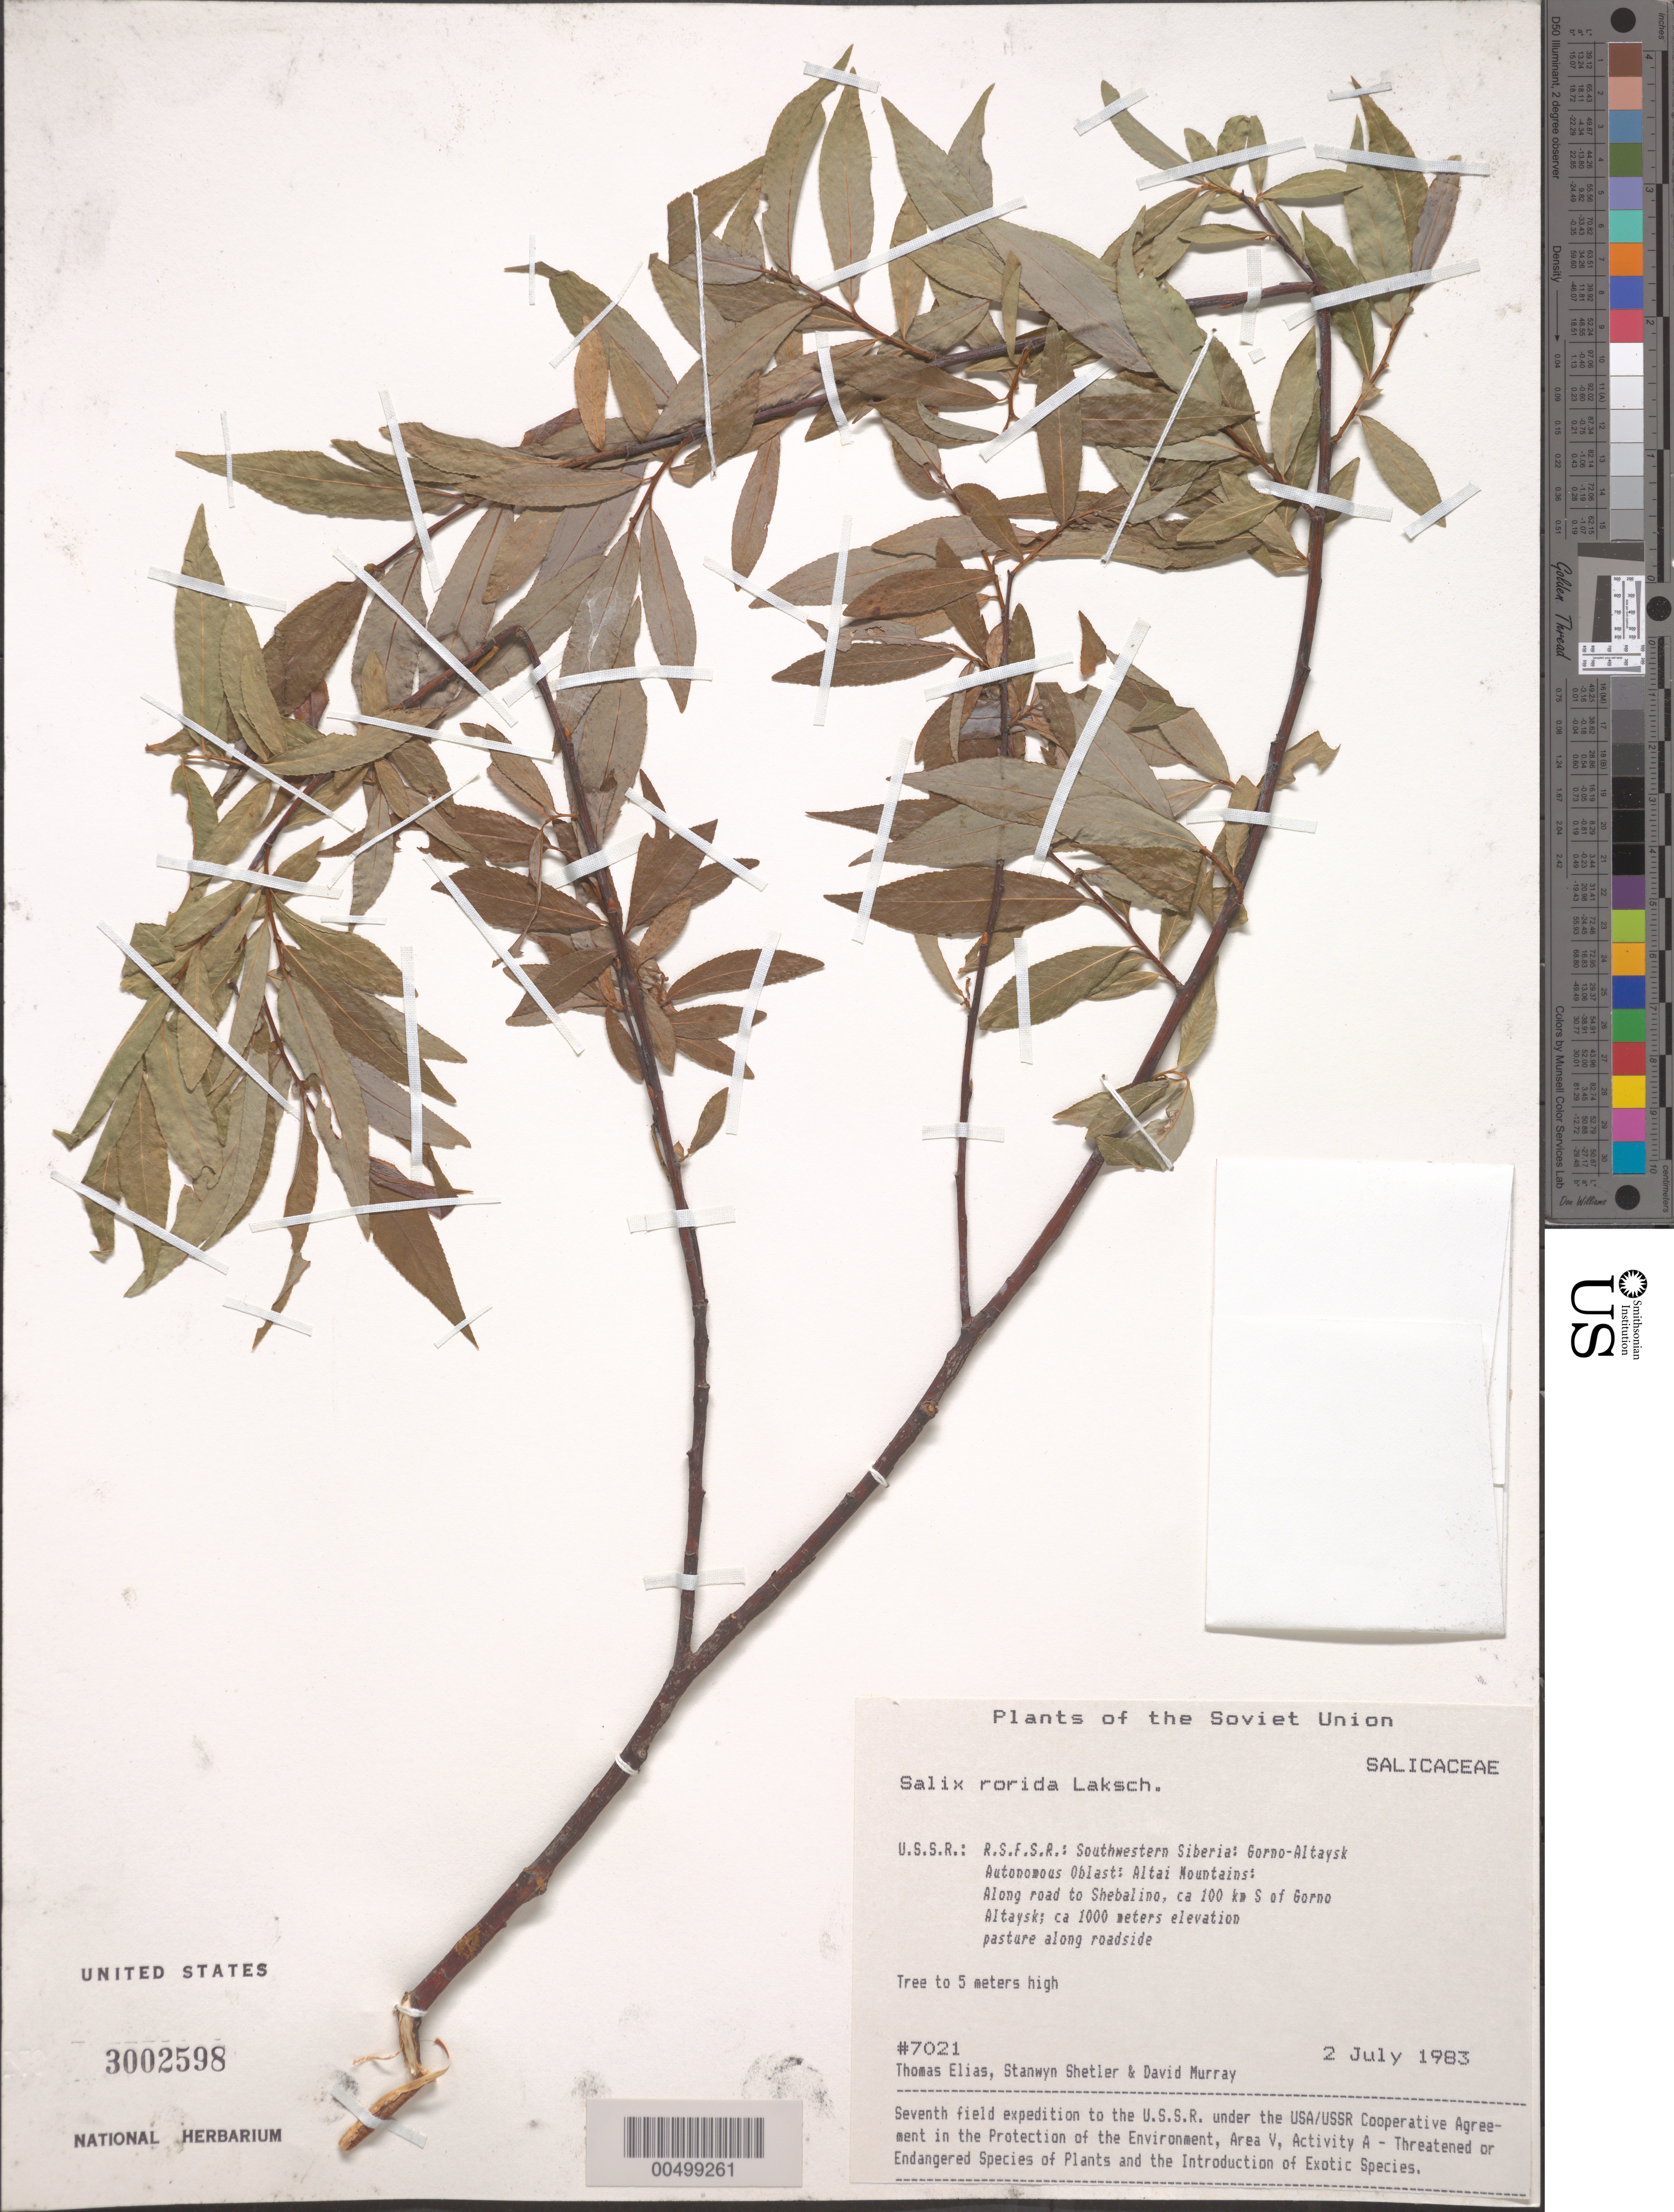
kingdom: Plantae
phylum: Tracheophyta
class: Magnoliopsida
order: Malpighiales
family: Salicaceae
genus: Salix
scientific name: Salix rorida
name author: Laksch.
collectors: T. Elias, S. Shetler & D. F. Murray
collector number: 7021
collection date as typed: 02 Jul 1983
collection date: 1983-07-02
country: Russian Federation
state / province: Altai Republic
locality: Altai Mountains, along road to Shebalino, ca. 100 km S of Gorno-Altaysk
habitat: pasture along roadside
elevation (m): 1000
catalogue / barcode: US 3002598